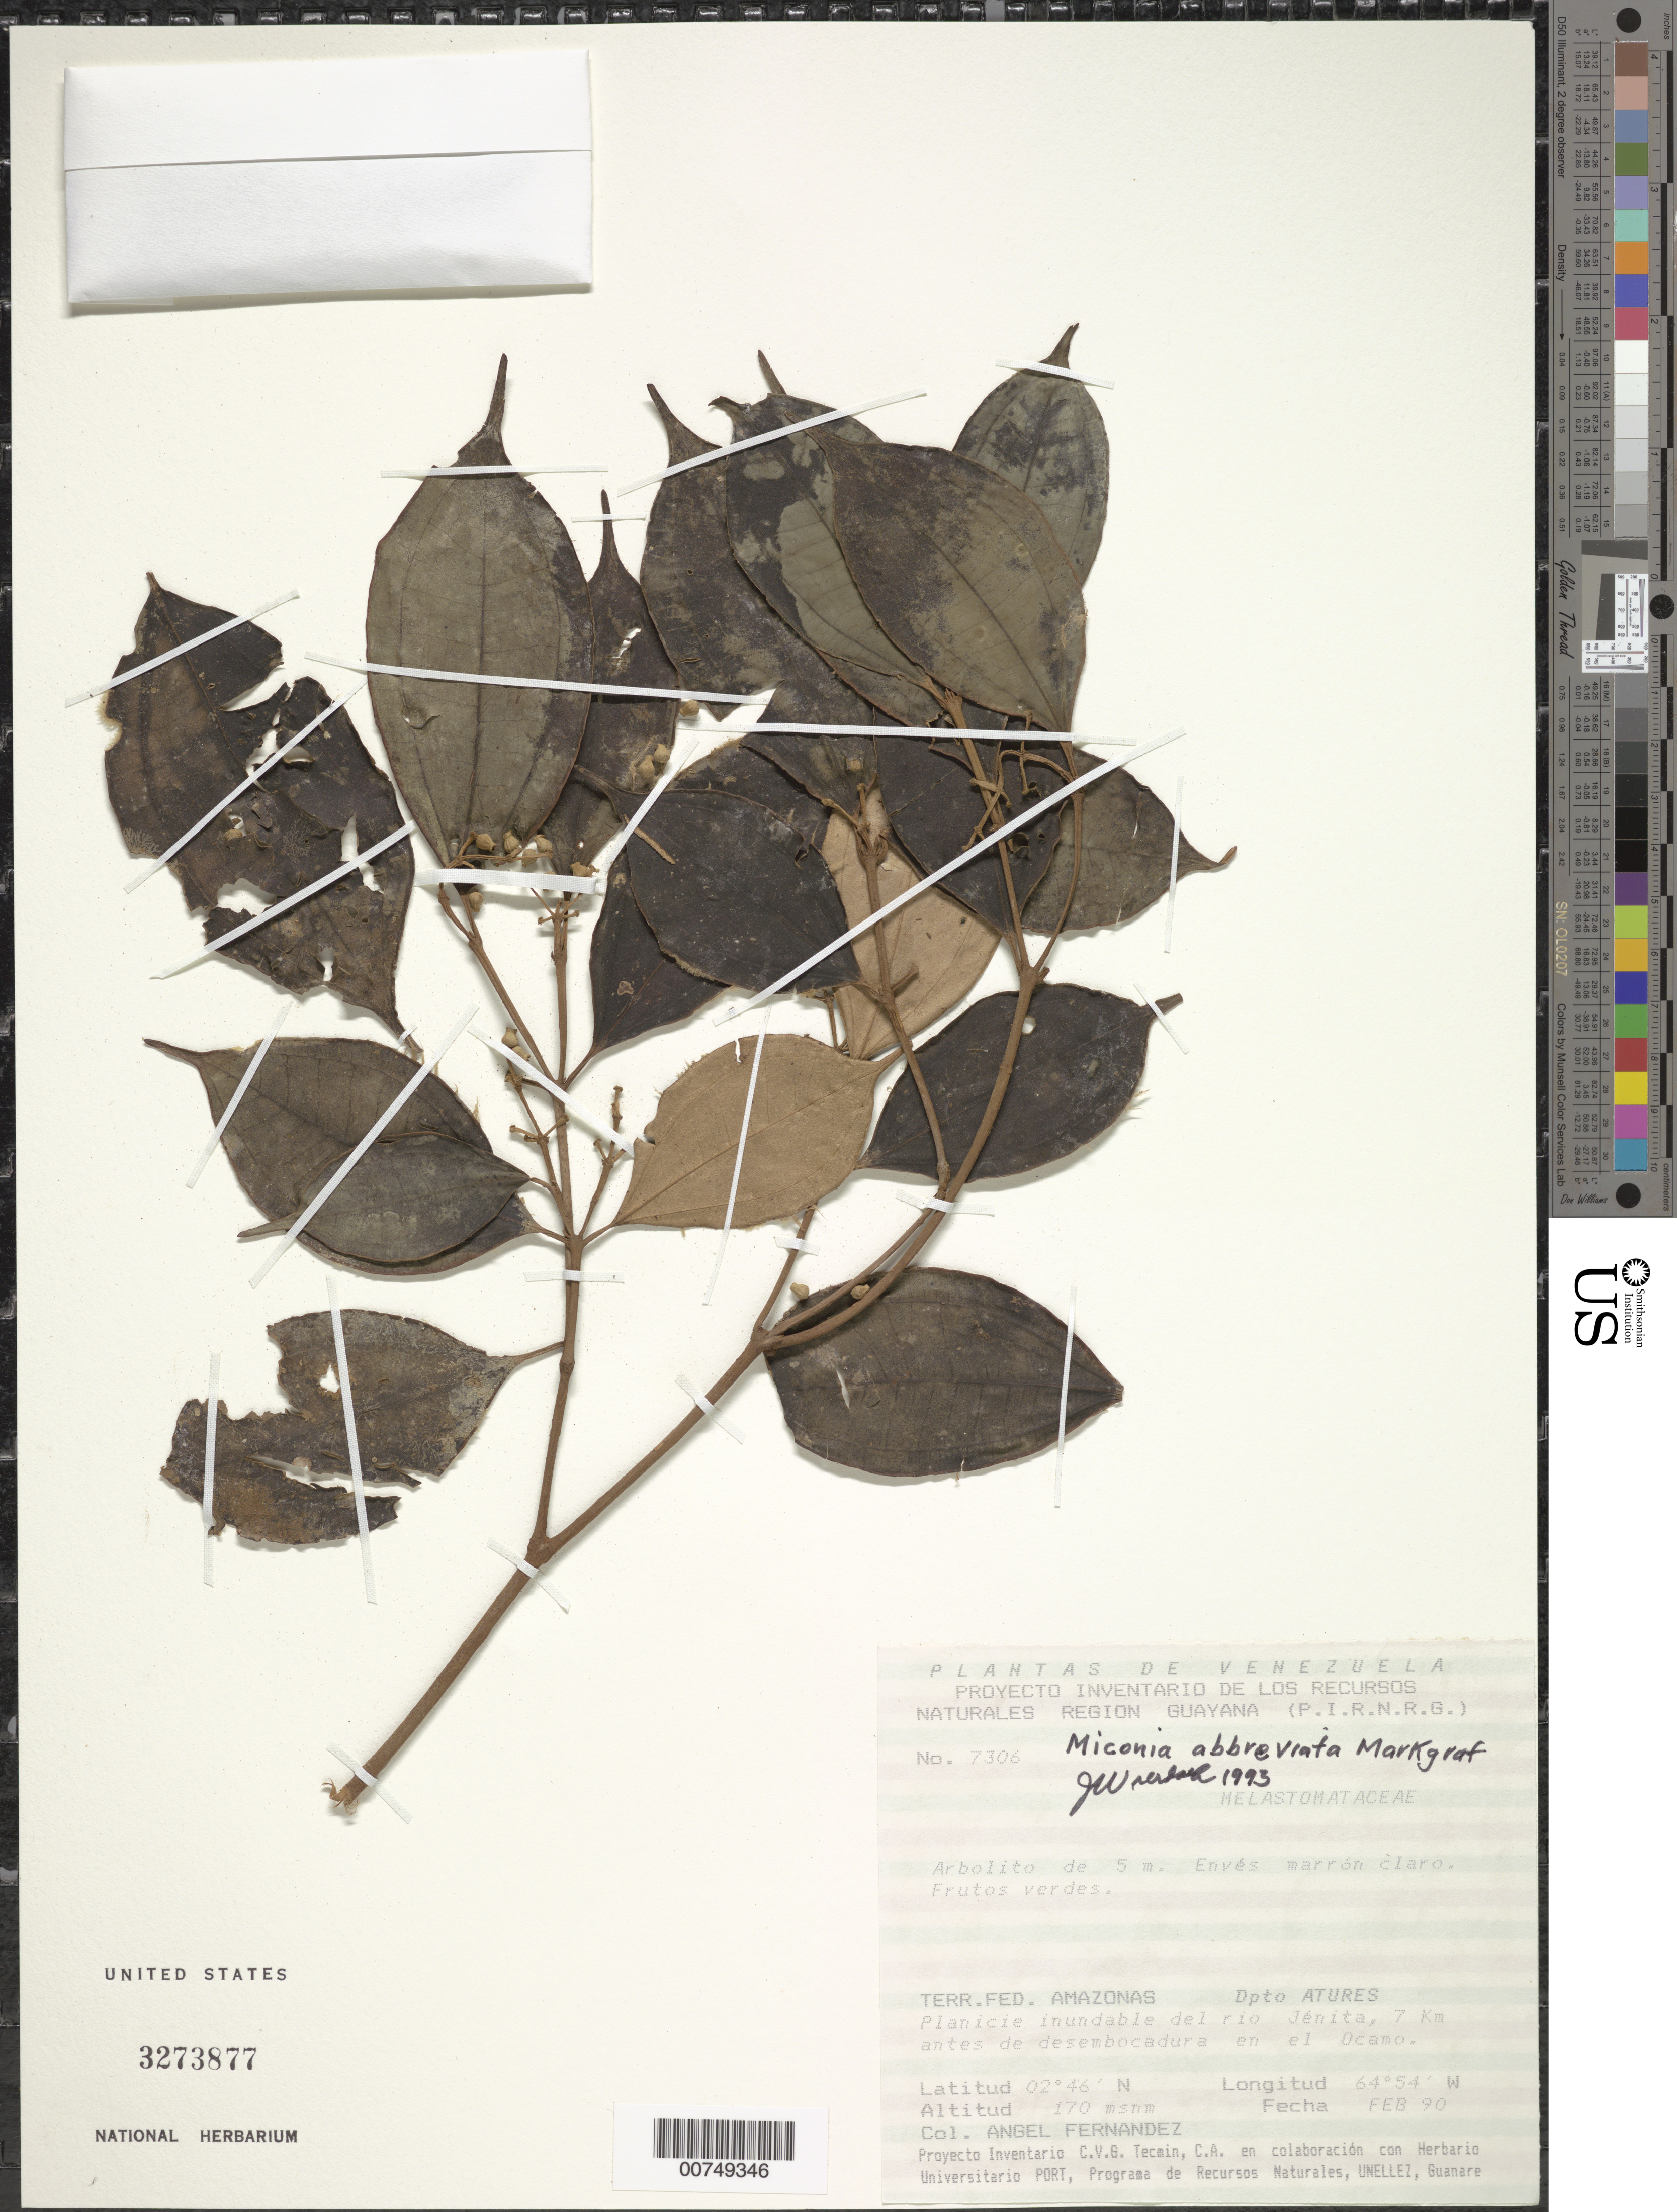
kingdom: Plantae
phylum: Tracheophyta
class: Magnoliopsida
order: Myrtales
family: Melastomataceae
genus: Miconia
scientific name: Miconia abbreviata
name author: Markgr.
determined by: Wurdack, John J., (US), US (UNITED STATES)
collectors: A. Fernández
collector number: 7306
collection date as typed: Feb-90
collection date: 1990-02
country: Venezuela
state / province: Amazonas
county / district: Atures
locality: Río Jenita, 7 km antes de desembocadura en el Río Ocamo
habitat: Planicie inundable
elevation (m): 170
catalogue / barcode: US 3273877